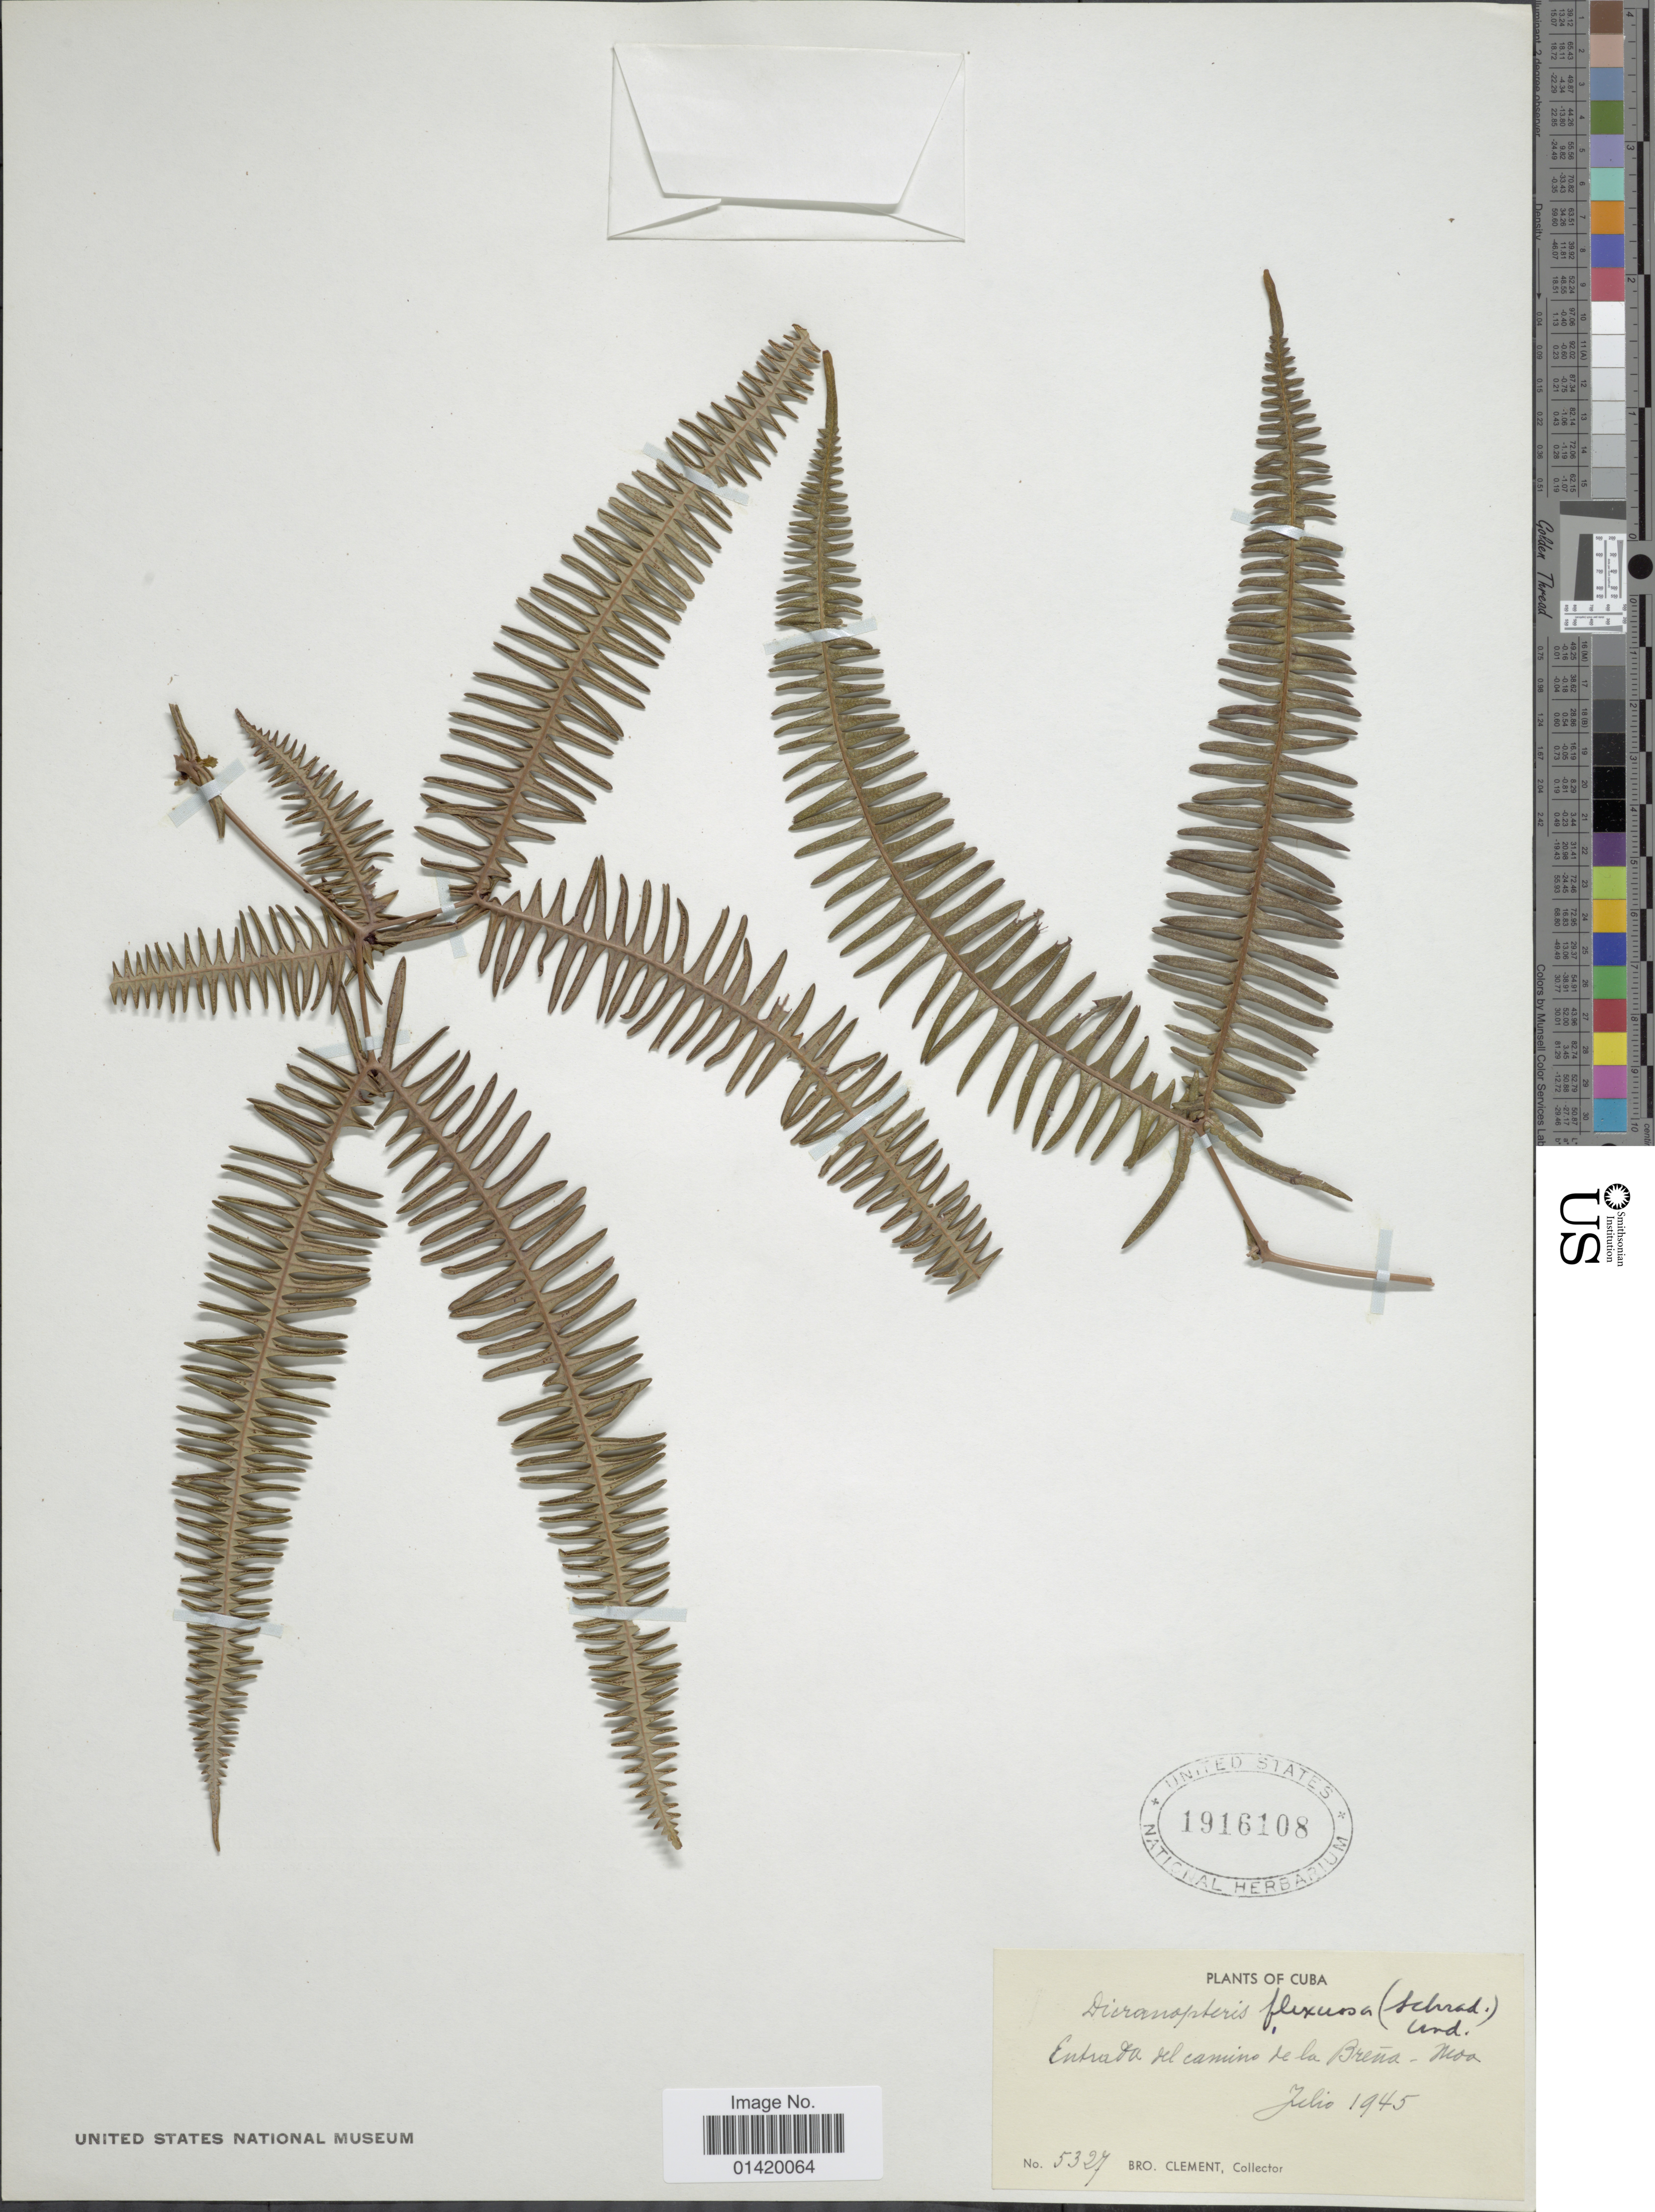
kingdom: Plantae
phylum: Tracheophyta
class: Polypodiopsida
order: Gleicheniales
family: Gleicheniaceae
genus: Dicranopteris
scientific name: Dicranopteris flexuosa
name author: (Schrad.) Underw.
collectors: B. Clement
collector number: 5327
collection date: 1945-07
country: Cuba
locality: Entrada del camino de la Breña - Moa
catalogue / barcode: US 1916108